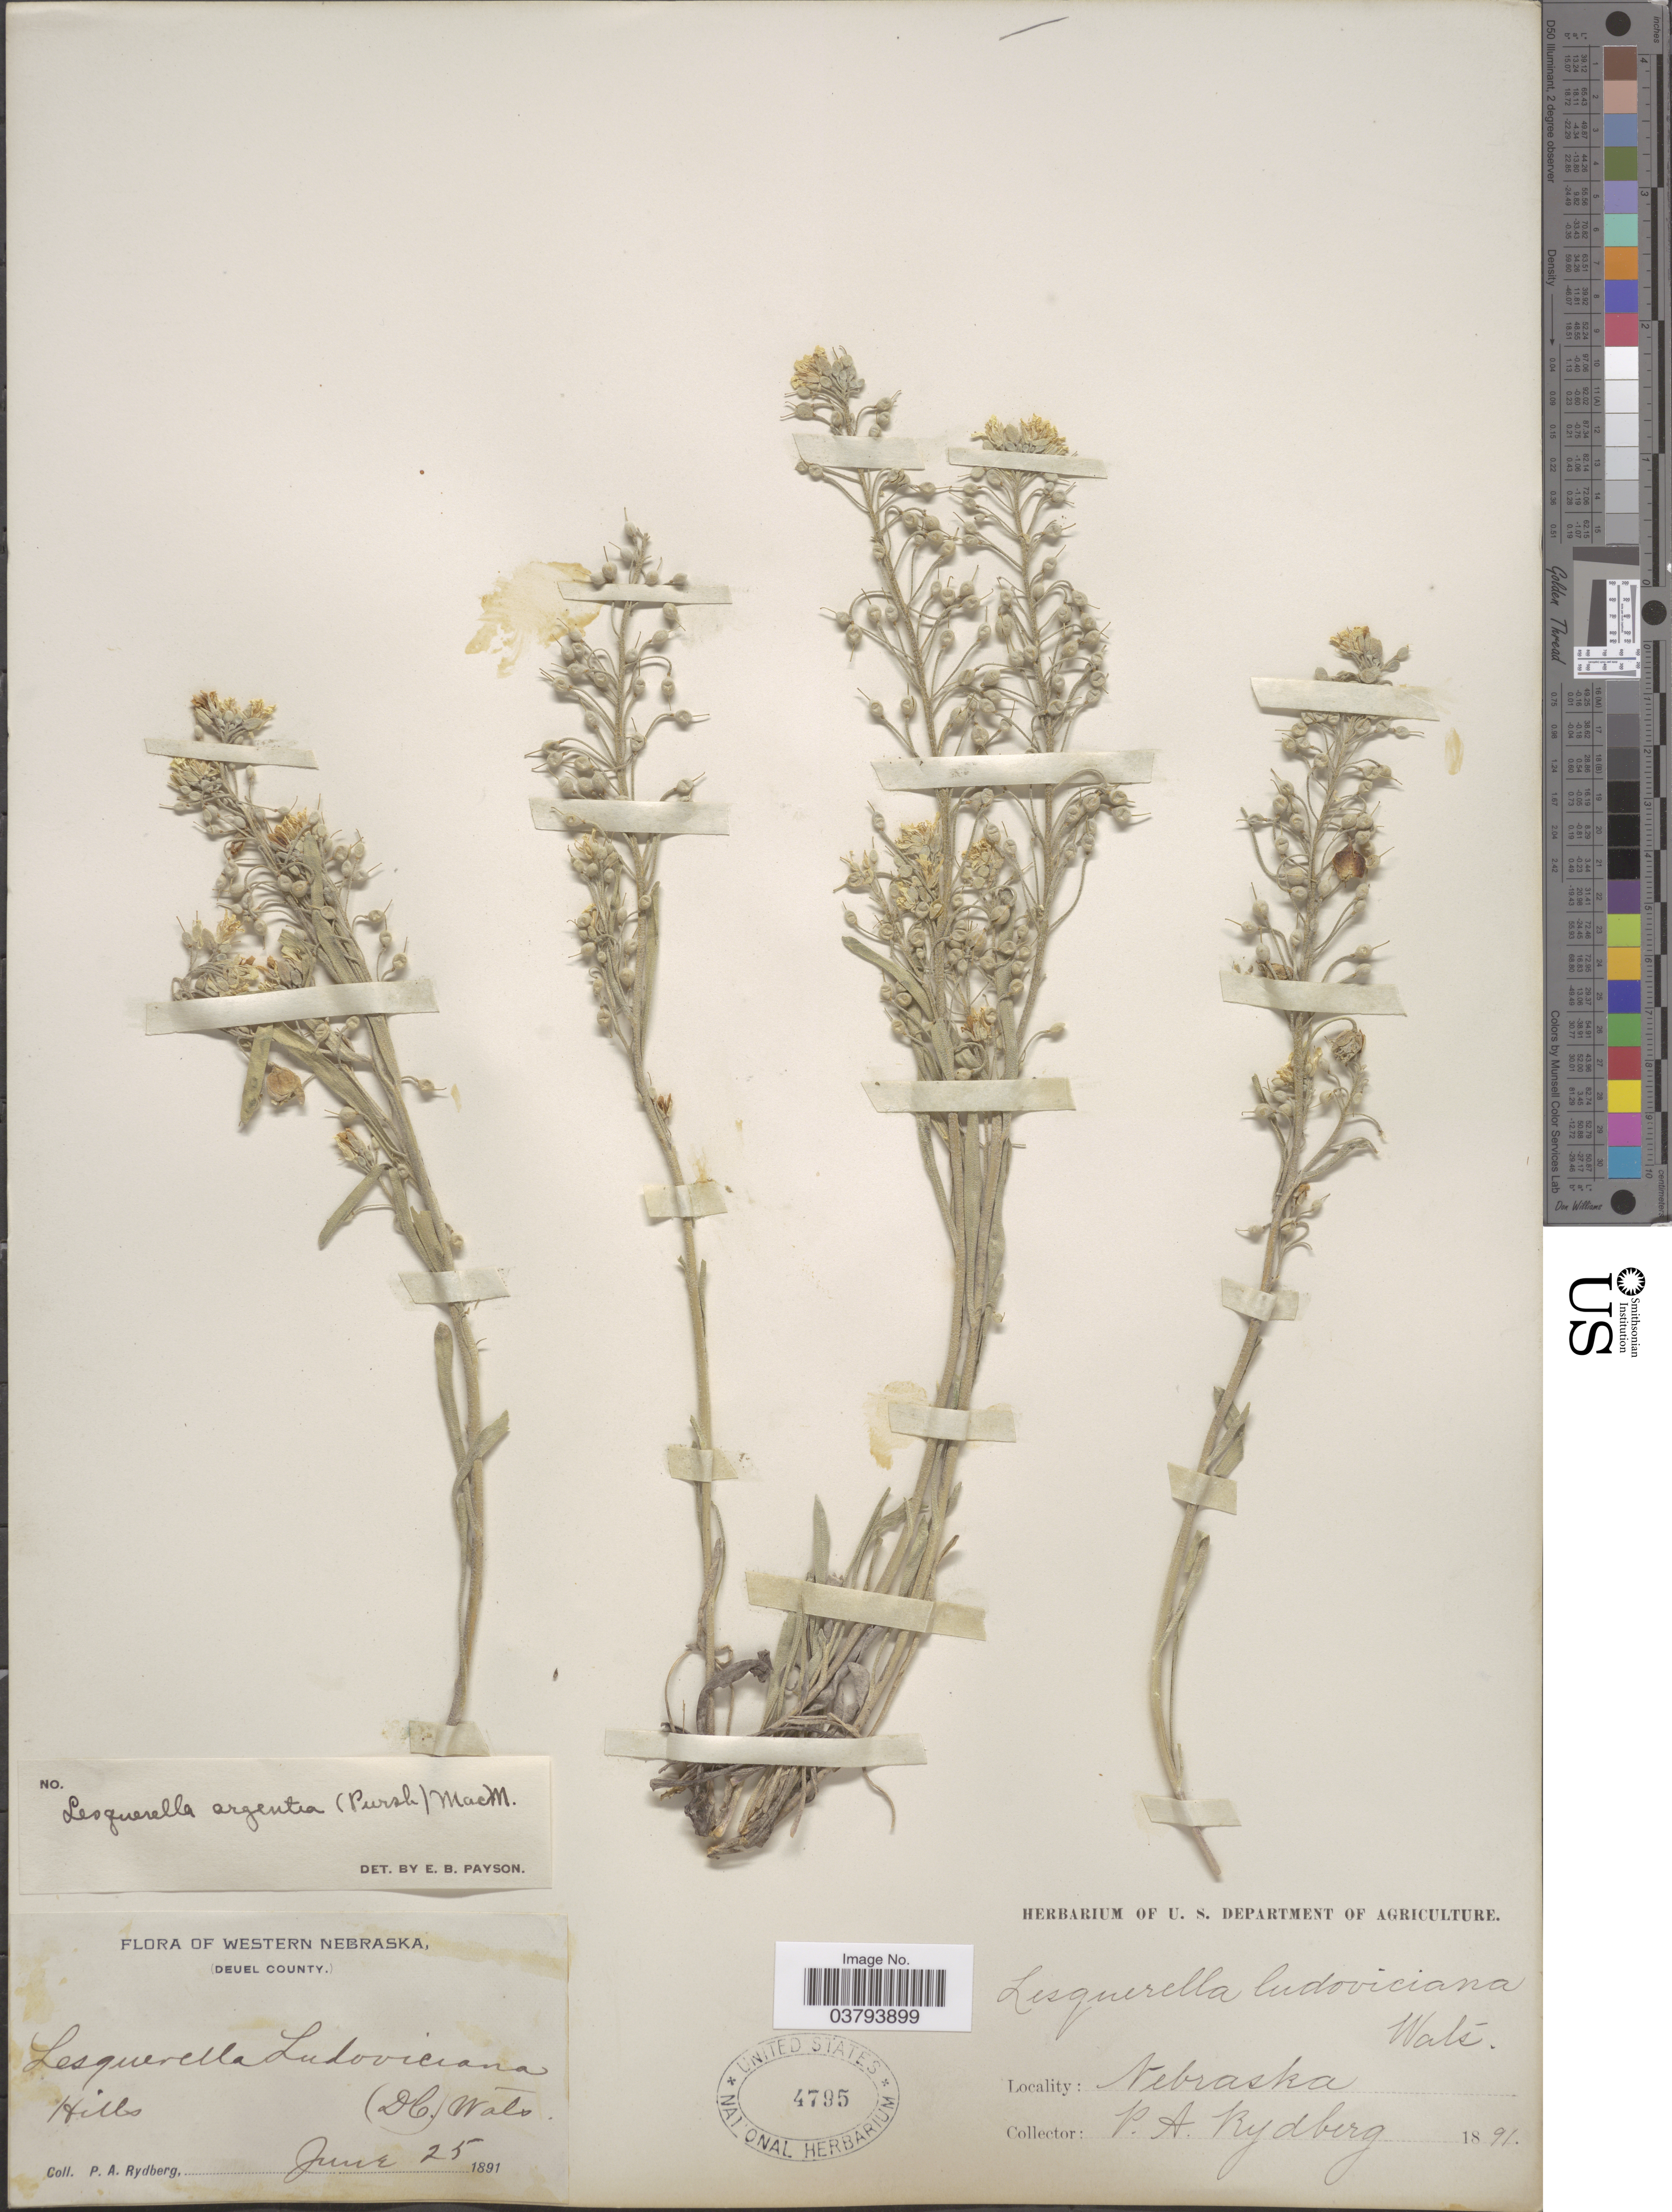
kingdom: Plantae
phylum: Tracheophyta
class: Magnoliopsida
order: Brassicales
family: Brassicaceae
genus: Lesquerella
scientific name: Lesquerella ludoviciana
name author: (Nutt.) S. Watson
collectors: P. A. Rydberg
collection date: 1891-06-25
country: United States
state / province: Nebraska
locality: Western Nebraska, (Deuel County). Hills.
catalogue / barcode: US 4795